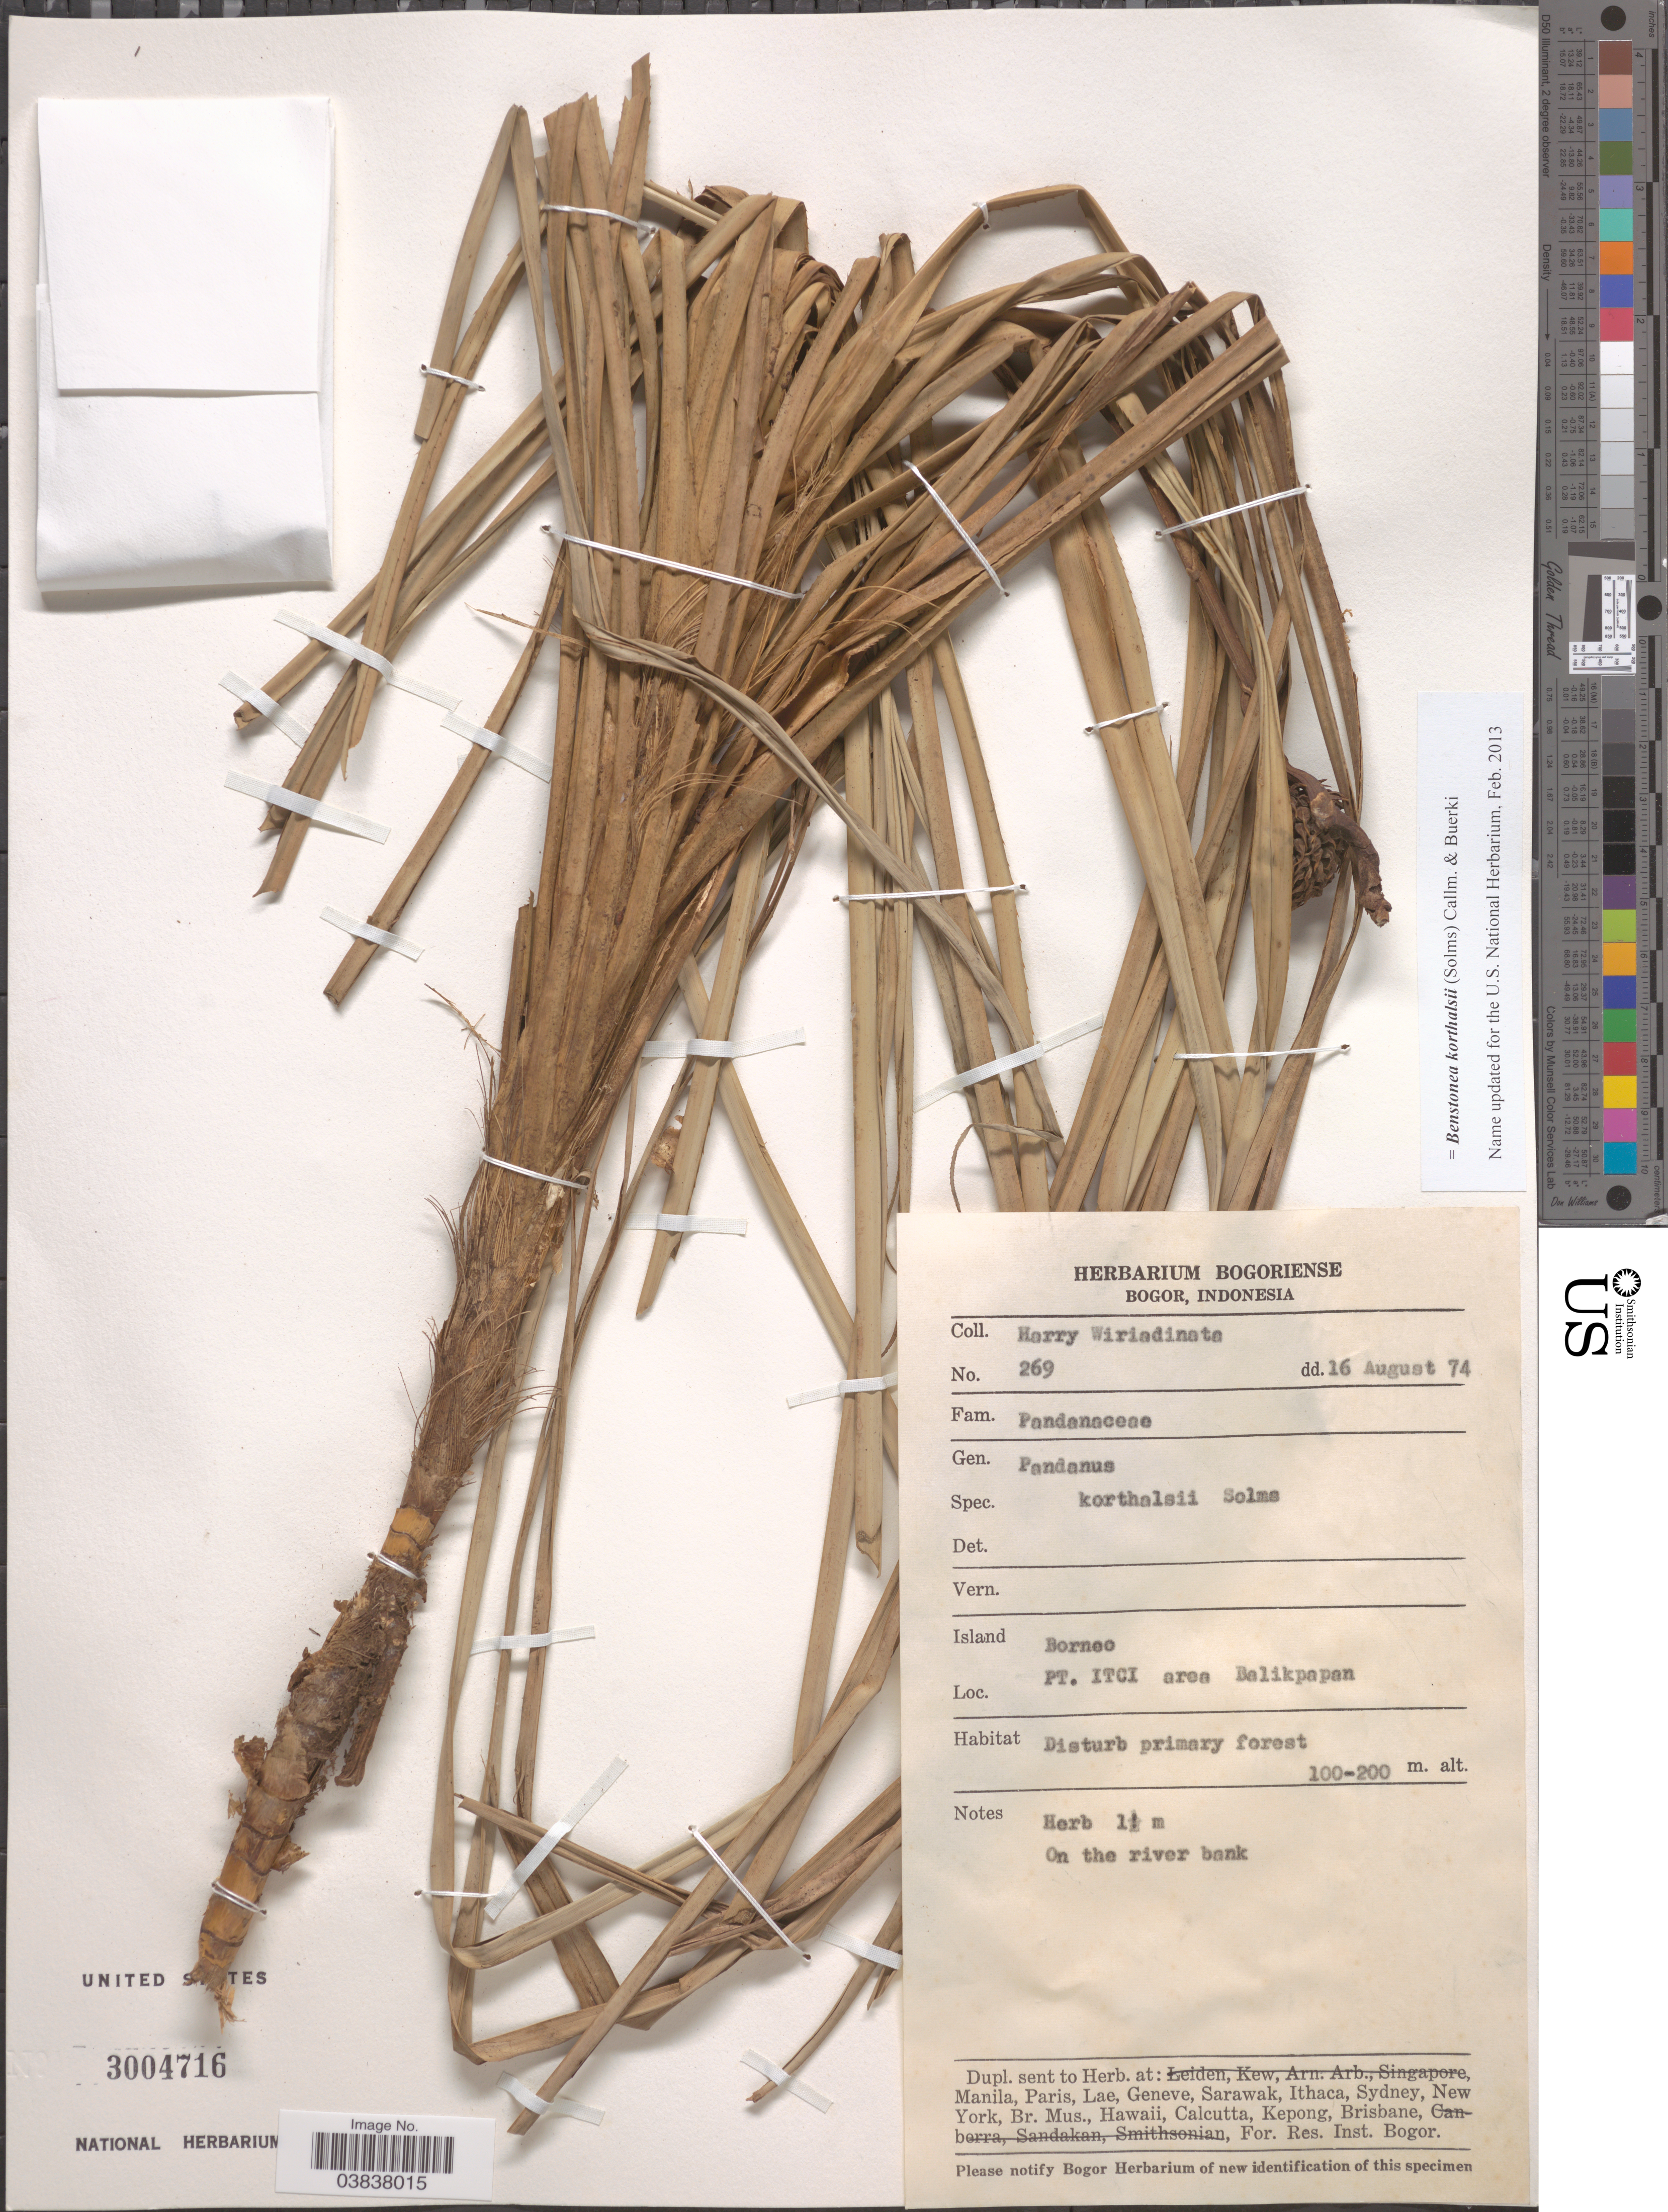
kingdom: Plantae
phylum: Tracheophyta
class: Liliopsida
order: Pandanales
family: Pandanaceae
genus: Benstonea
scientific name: Benstonea korthalsii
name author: (Solms) Callm. & Buerki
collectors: H. Wiriadinata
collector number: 269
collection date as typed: Transcribed d/m/y: 16/8/74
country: Indonesia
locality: Island Borneo. Pt. ITCI area Balikpapan.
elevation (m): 100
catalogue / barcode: US 3004716